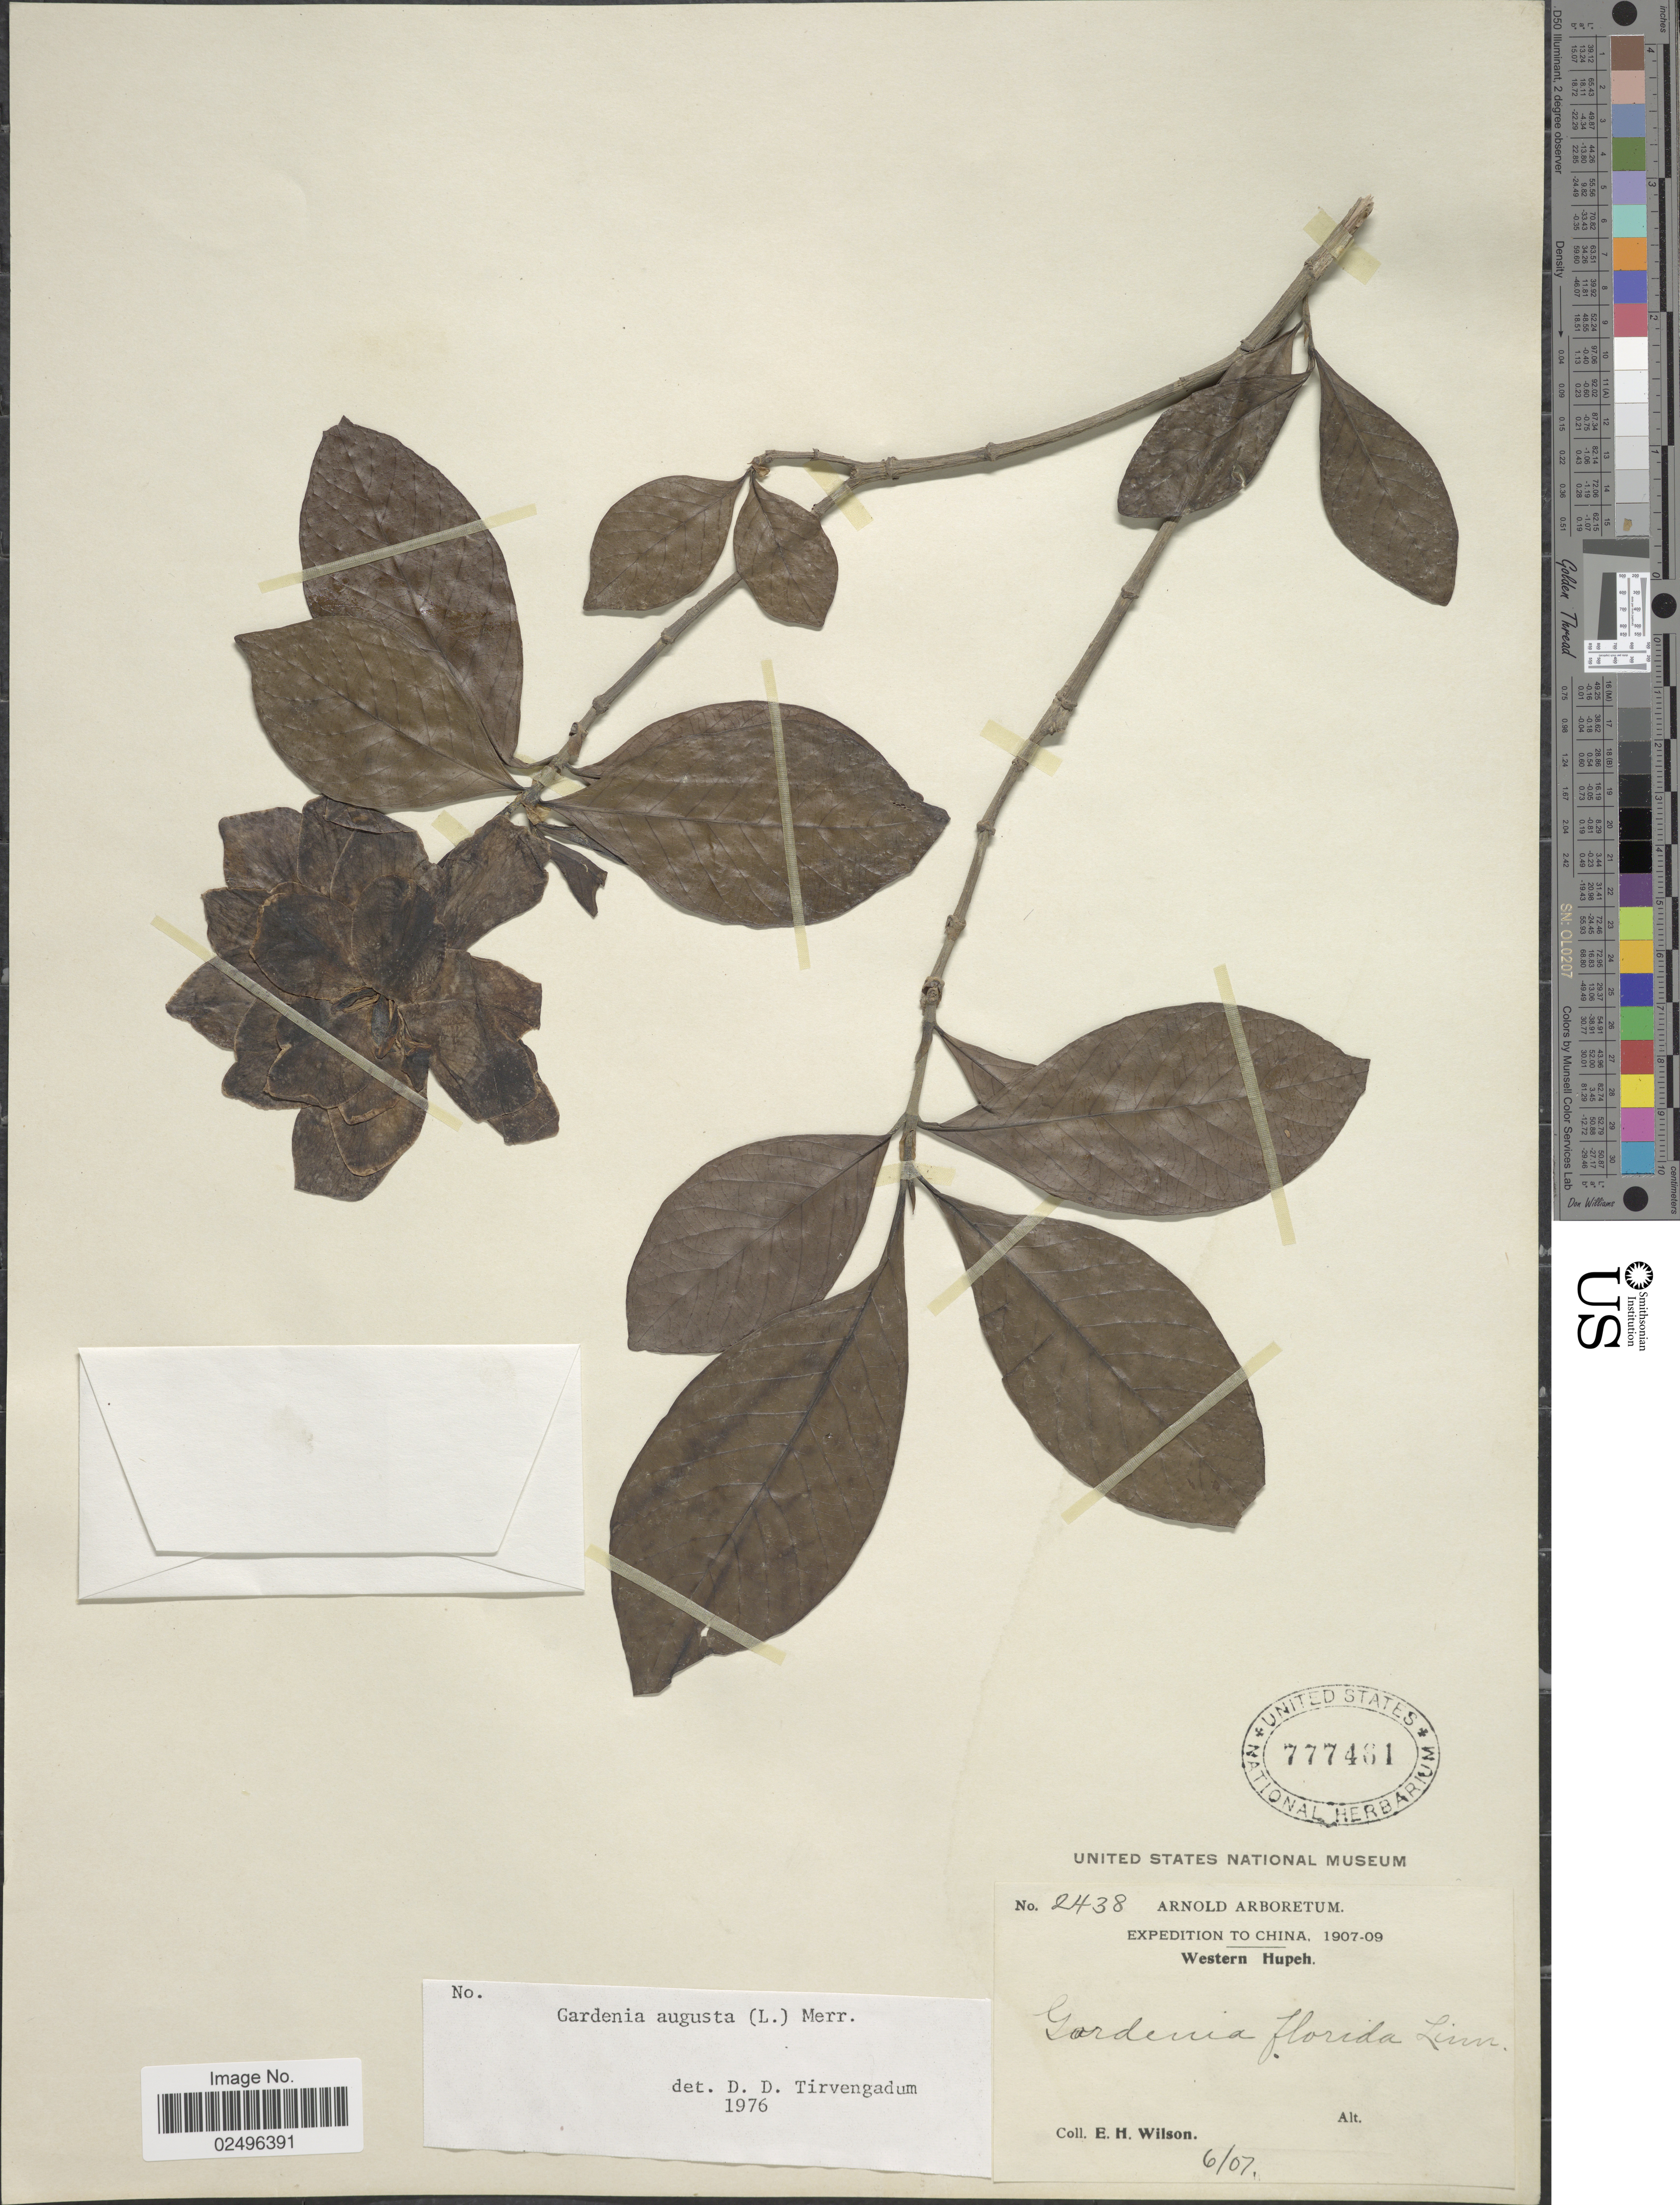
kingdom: Plantae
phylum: Tracheophyta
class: Magnoliopsida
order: Gentianales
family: Rubiaceae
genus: Gardenia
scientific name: Gardenia augusta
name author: (L.) Merr.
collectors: E. Wilson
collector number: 2438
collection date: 1907-07-06/1909-07-06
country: China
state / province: Hubei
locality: Western Hupeh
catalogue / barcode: US 777461